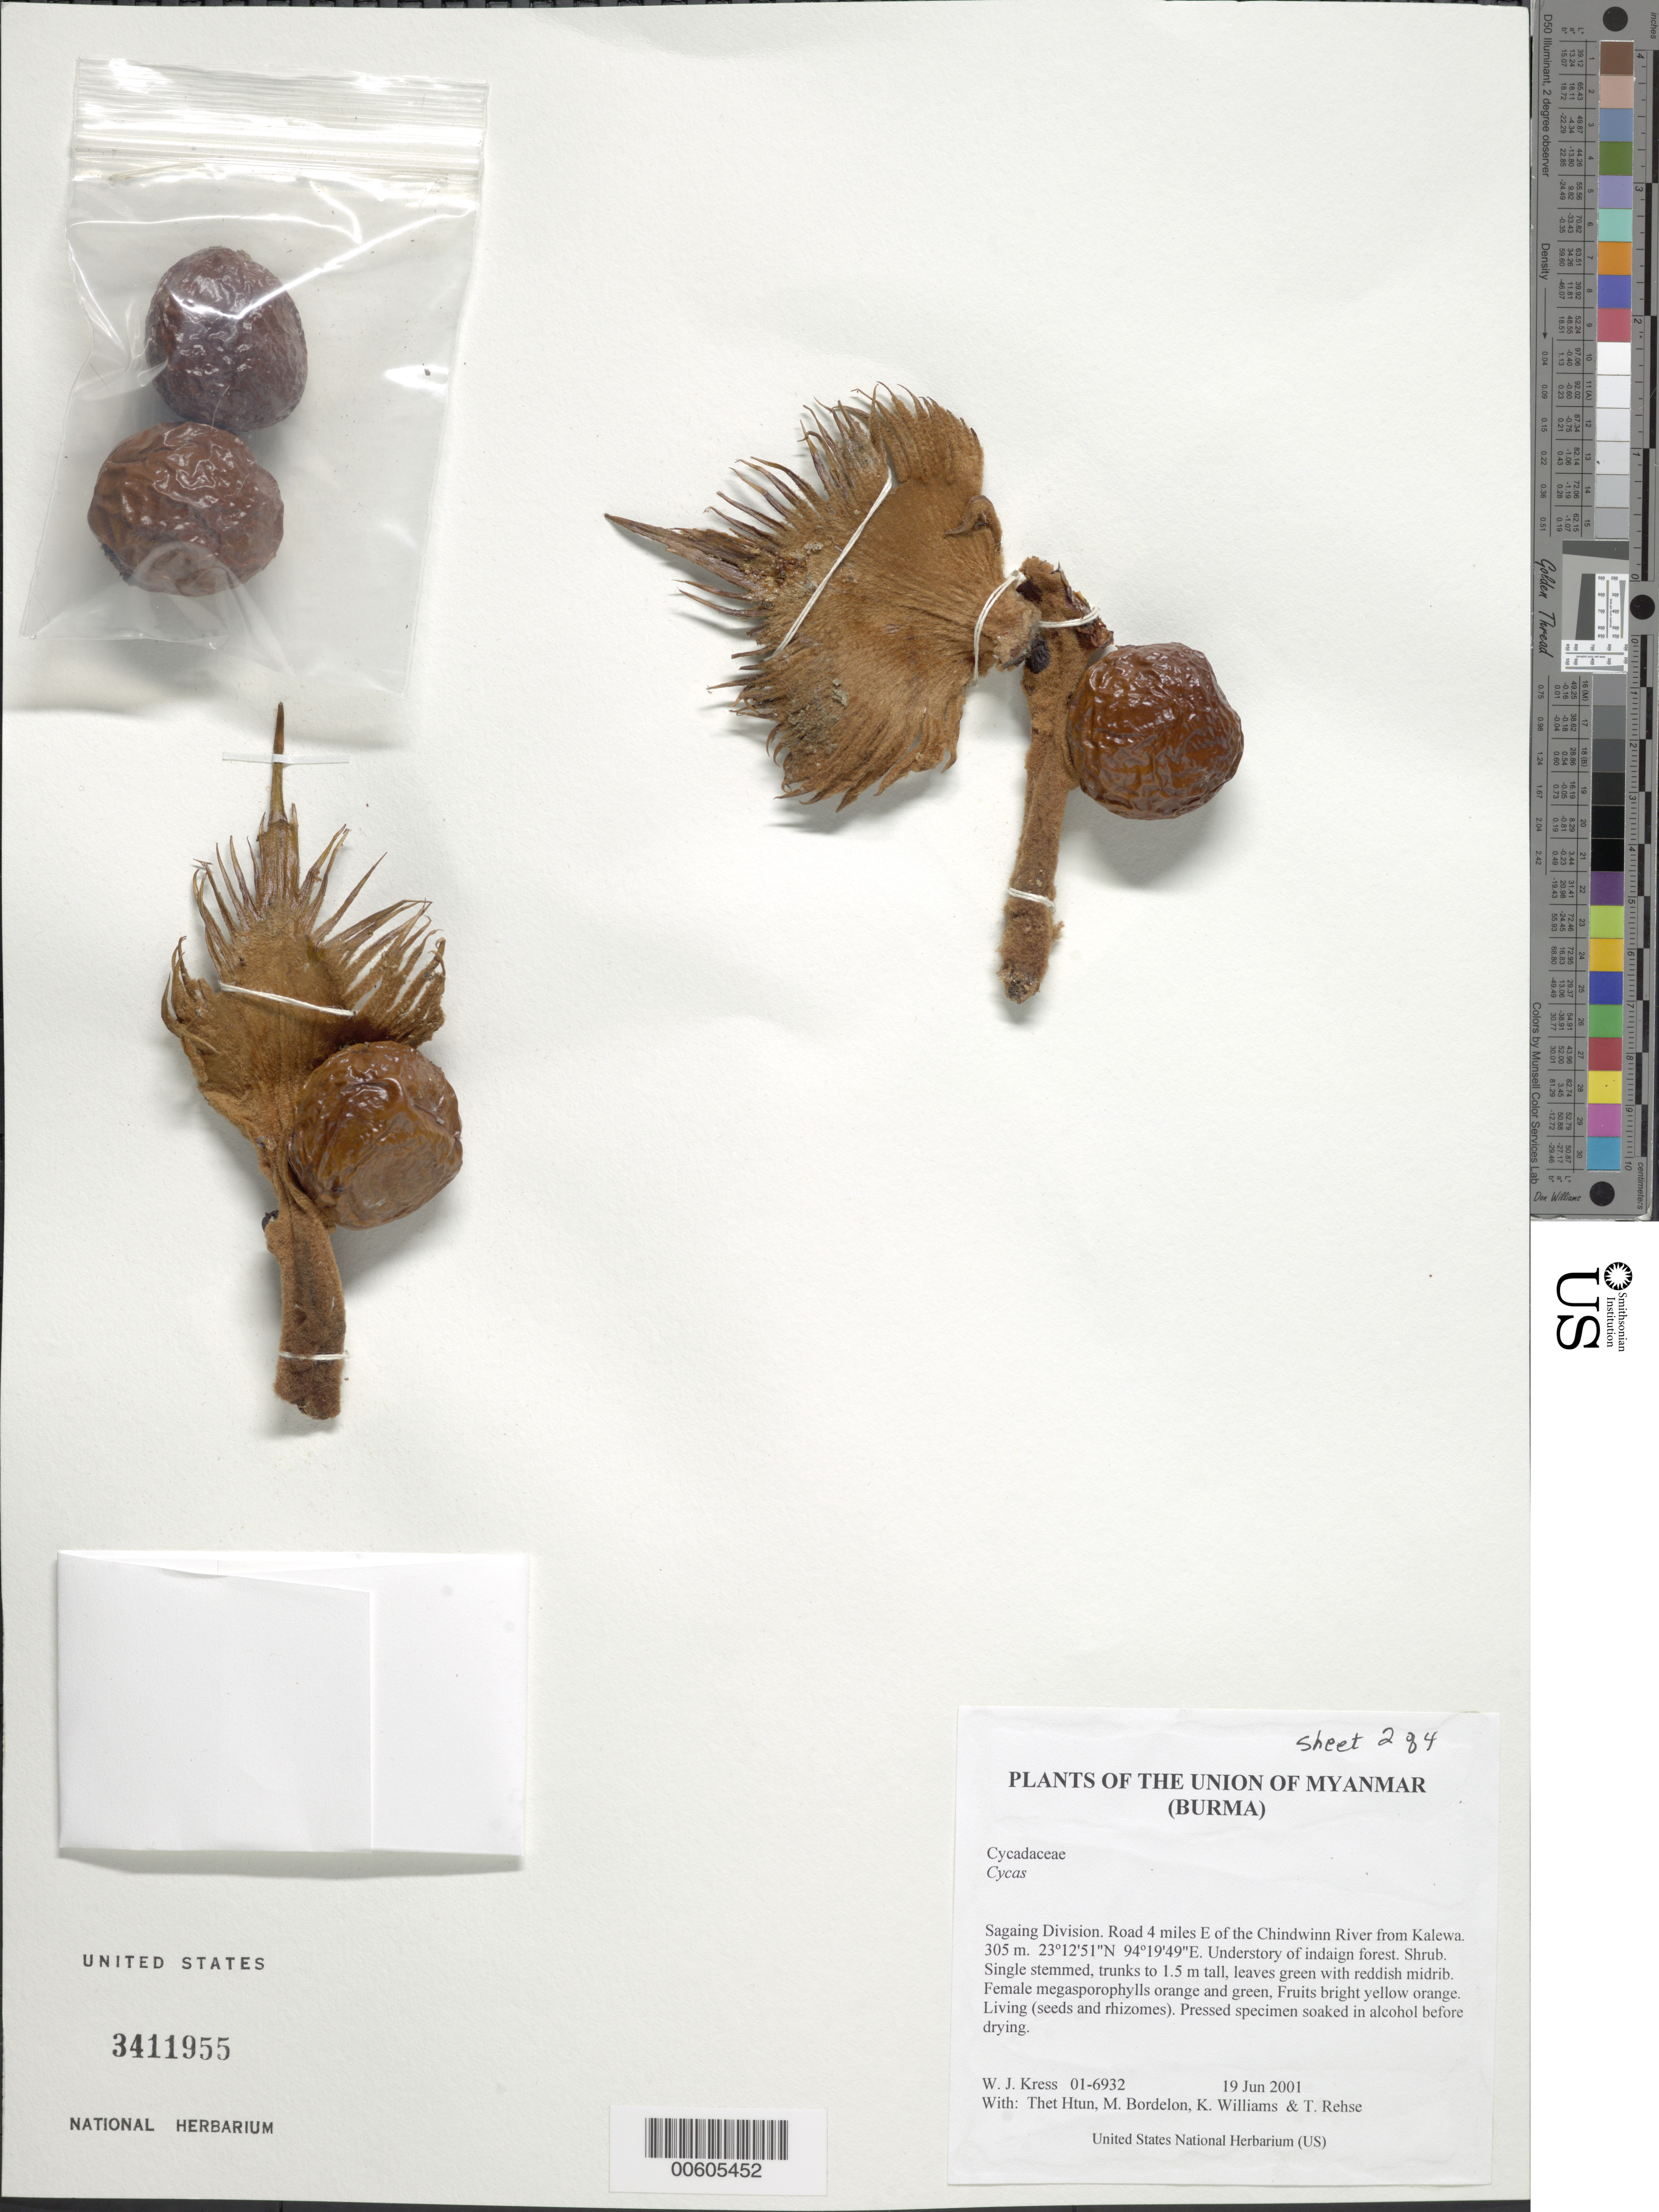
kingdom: Plantae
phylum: Tracheophyta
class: Cycadopsida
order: Cycadales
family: Cycadaceae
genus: Cycas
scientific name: Cycas sp.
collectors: W. J. Kress, Thet Htun, M. Bordelon, K. J. Williams & T. Rehse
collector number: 01-6932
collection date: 2001-06-19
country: Myanmar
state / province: Sagaing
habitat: Understory of indaign forest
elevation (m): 305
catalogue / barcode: US 3411955